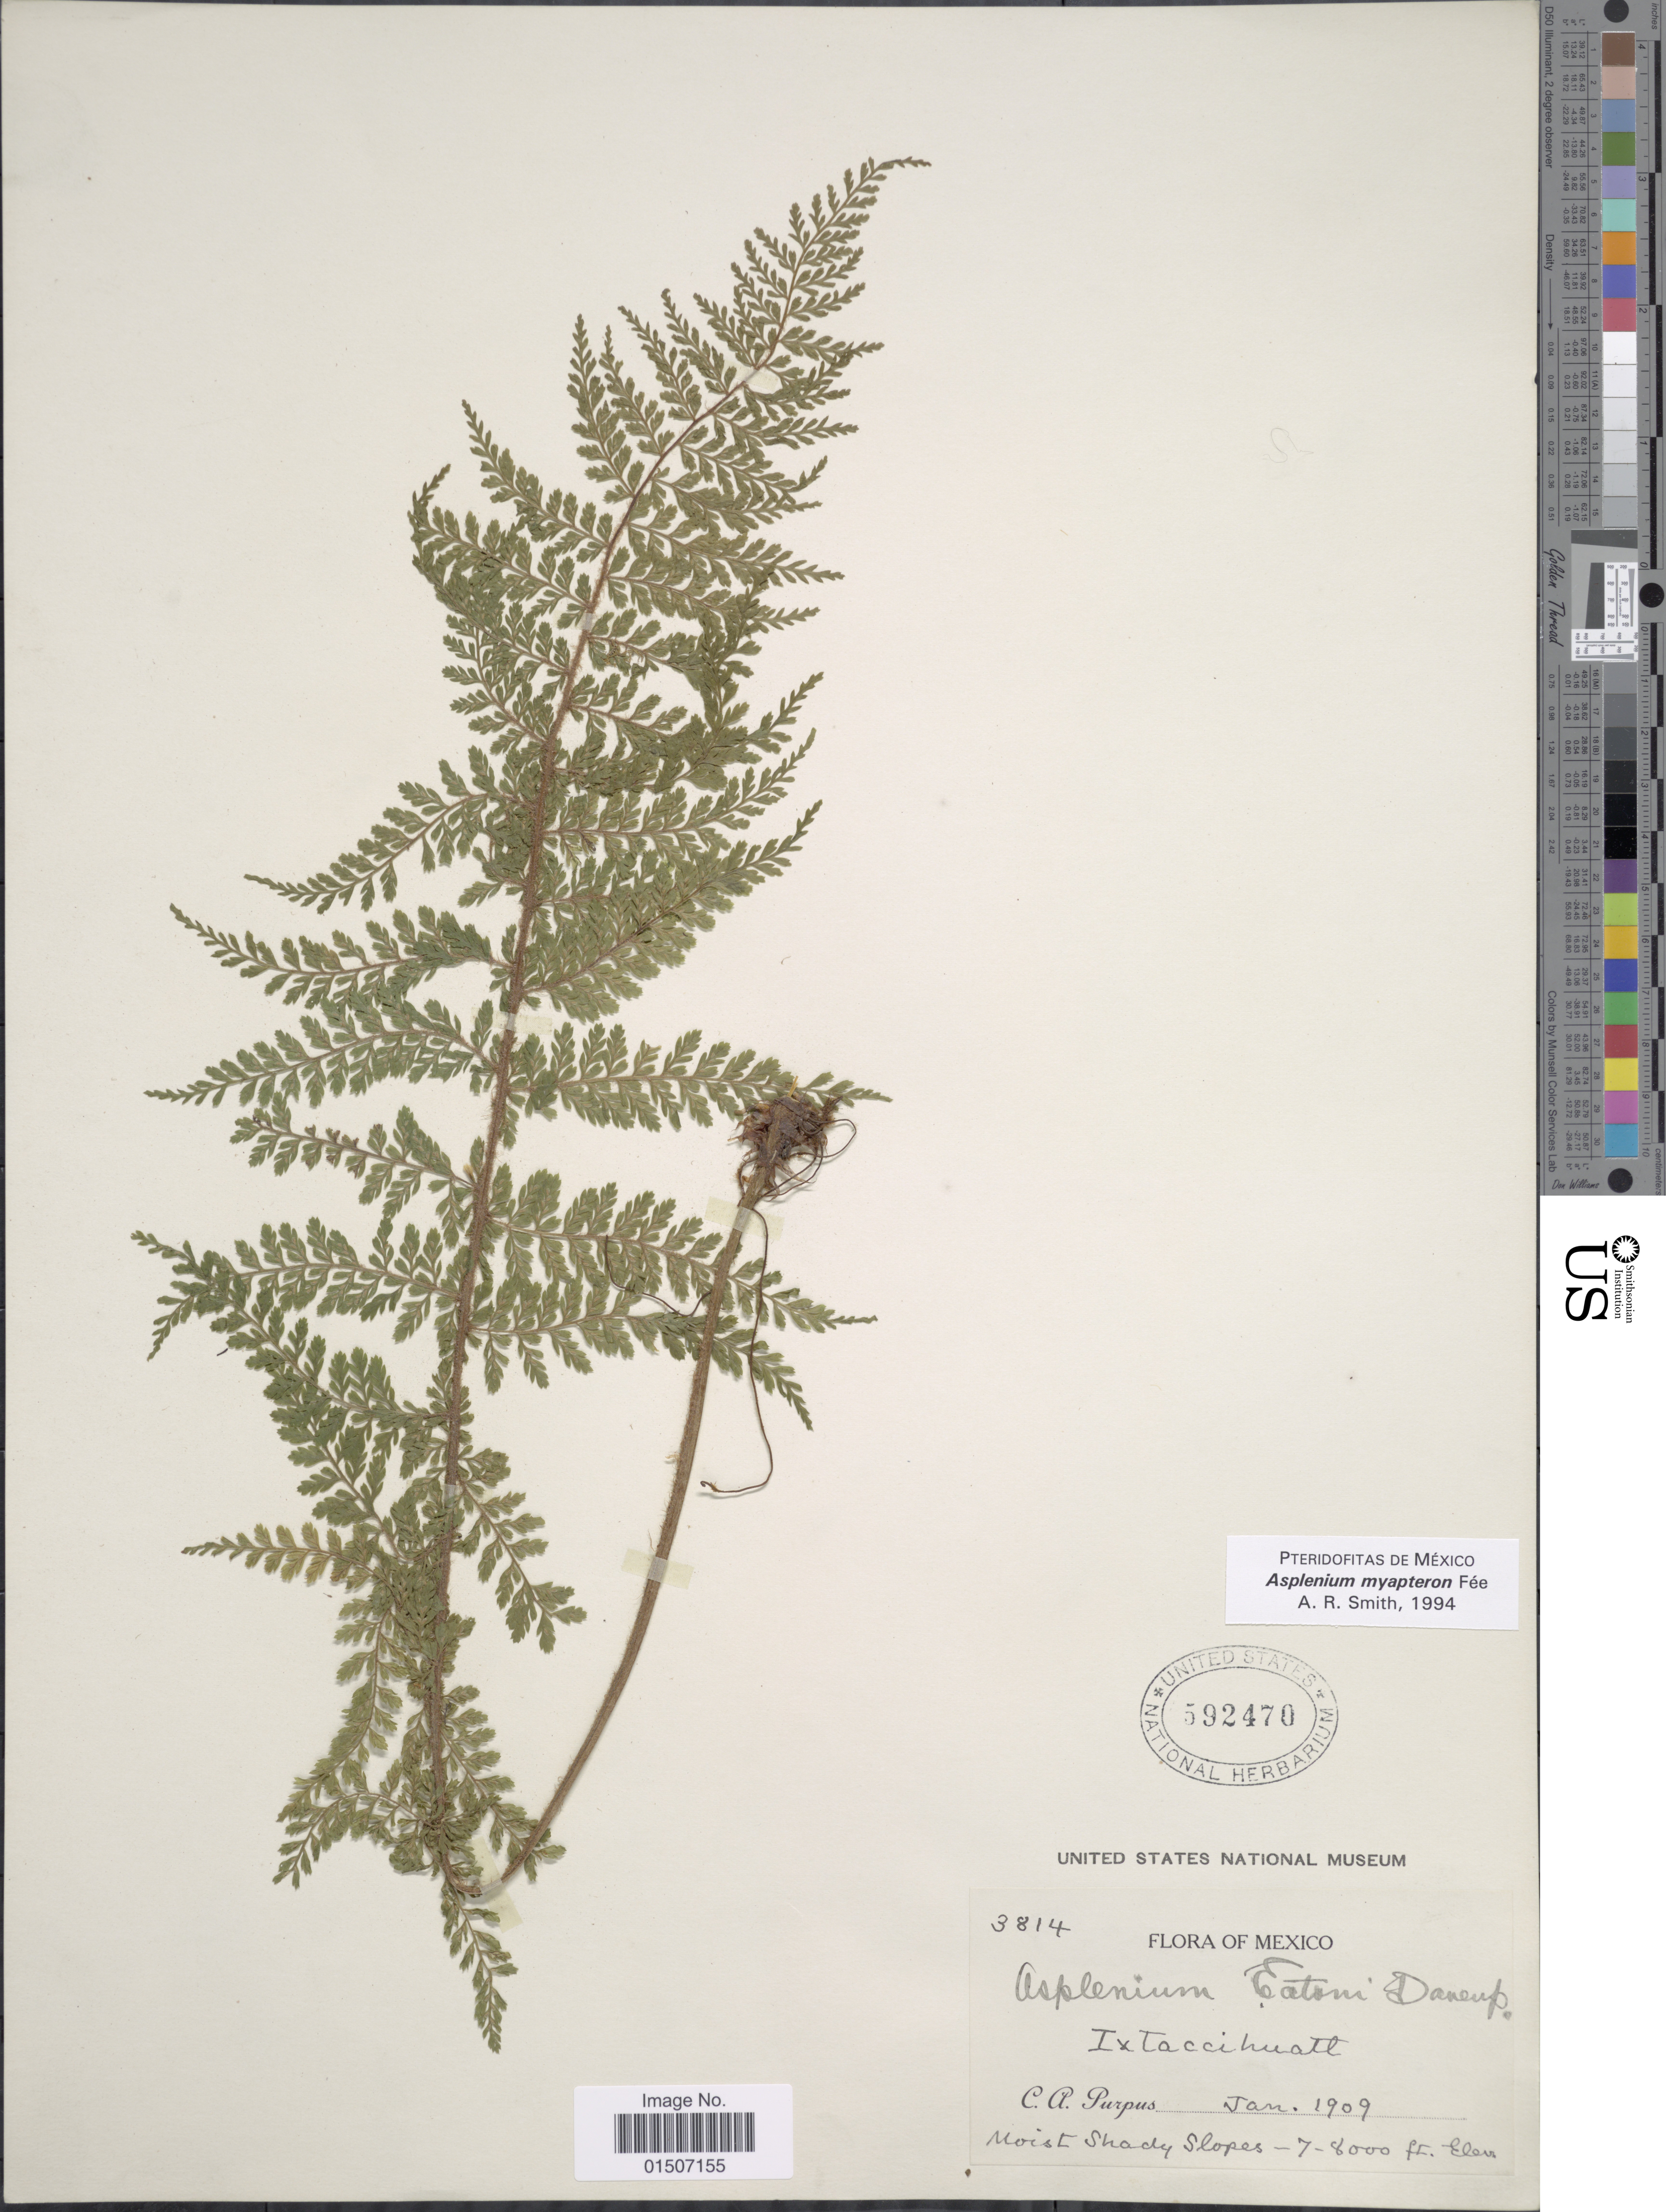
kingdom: Plantae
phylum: Tracheophyta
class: Polypodiopsida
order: Polypodiales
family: Aspleniaceae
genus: Asplenium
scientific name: Asplenium myapteron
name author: Fée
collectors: C. A. Purpus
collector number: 3814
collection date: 1909-01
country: Mexico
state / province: México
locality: Ixtaccihuatl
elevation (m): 2134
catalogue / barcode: US 592470